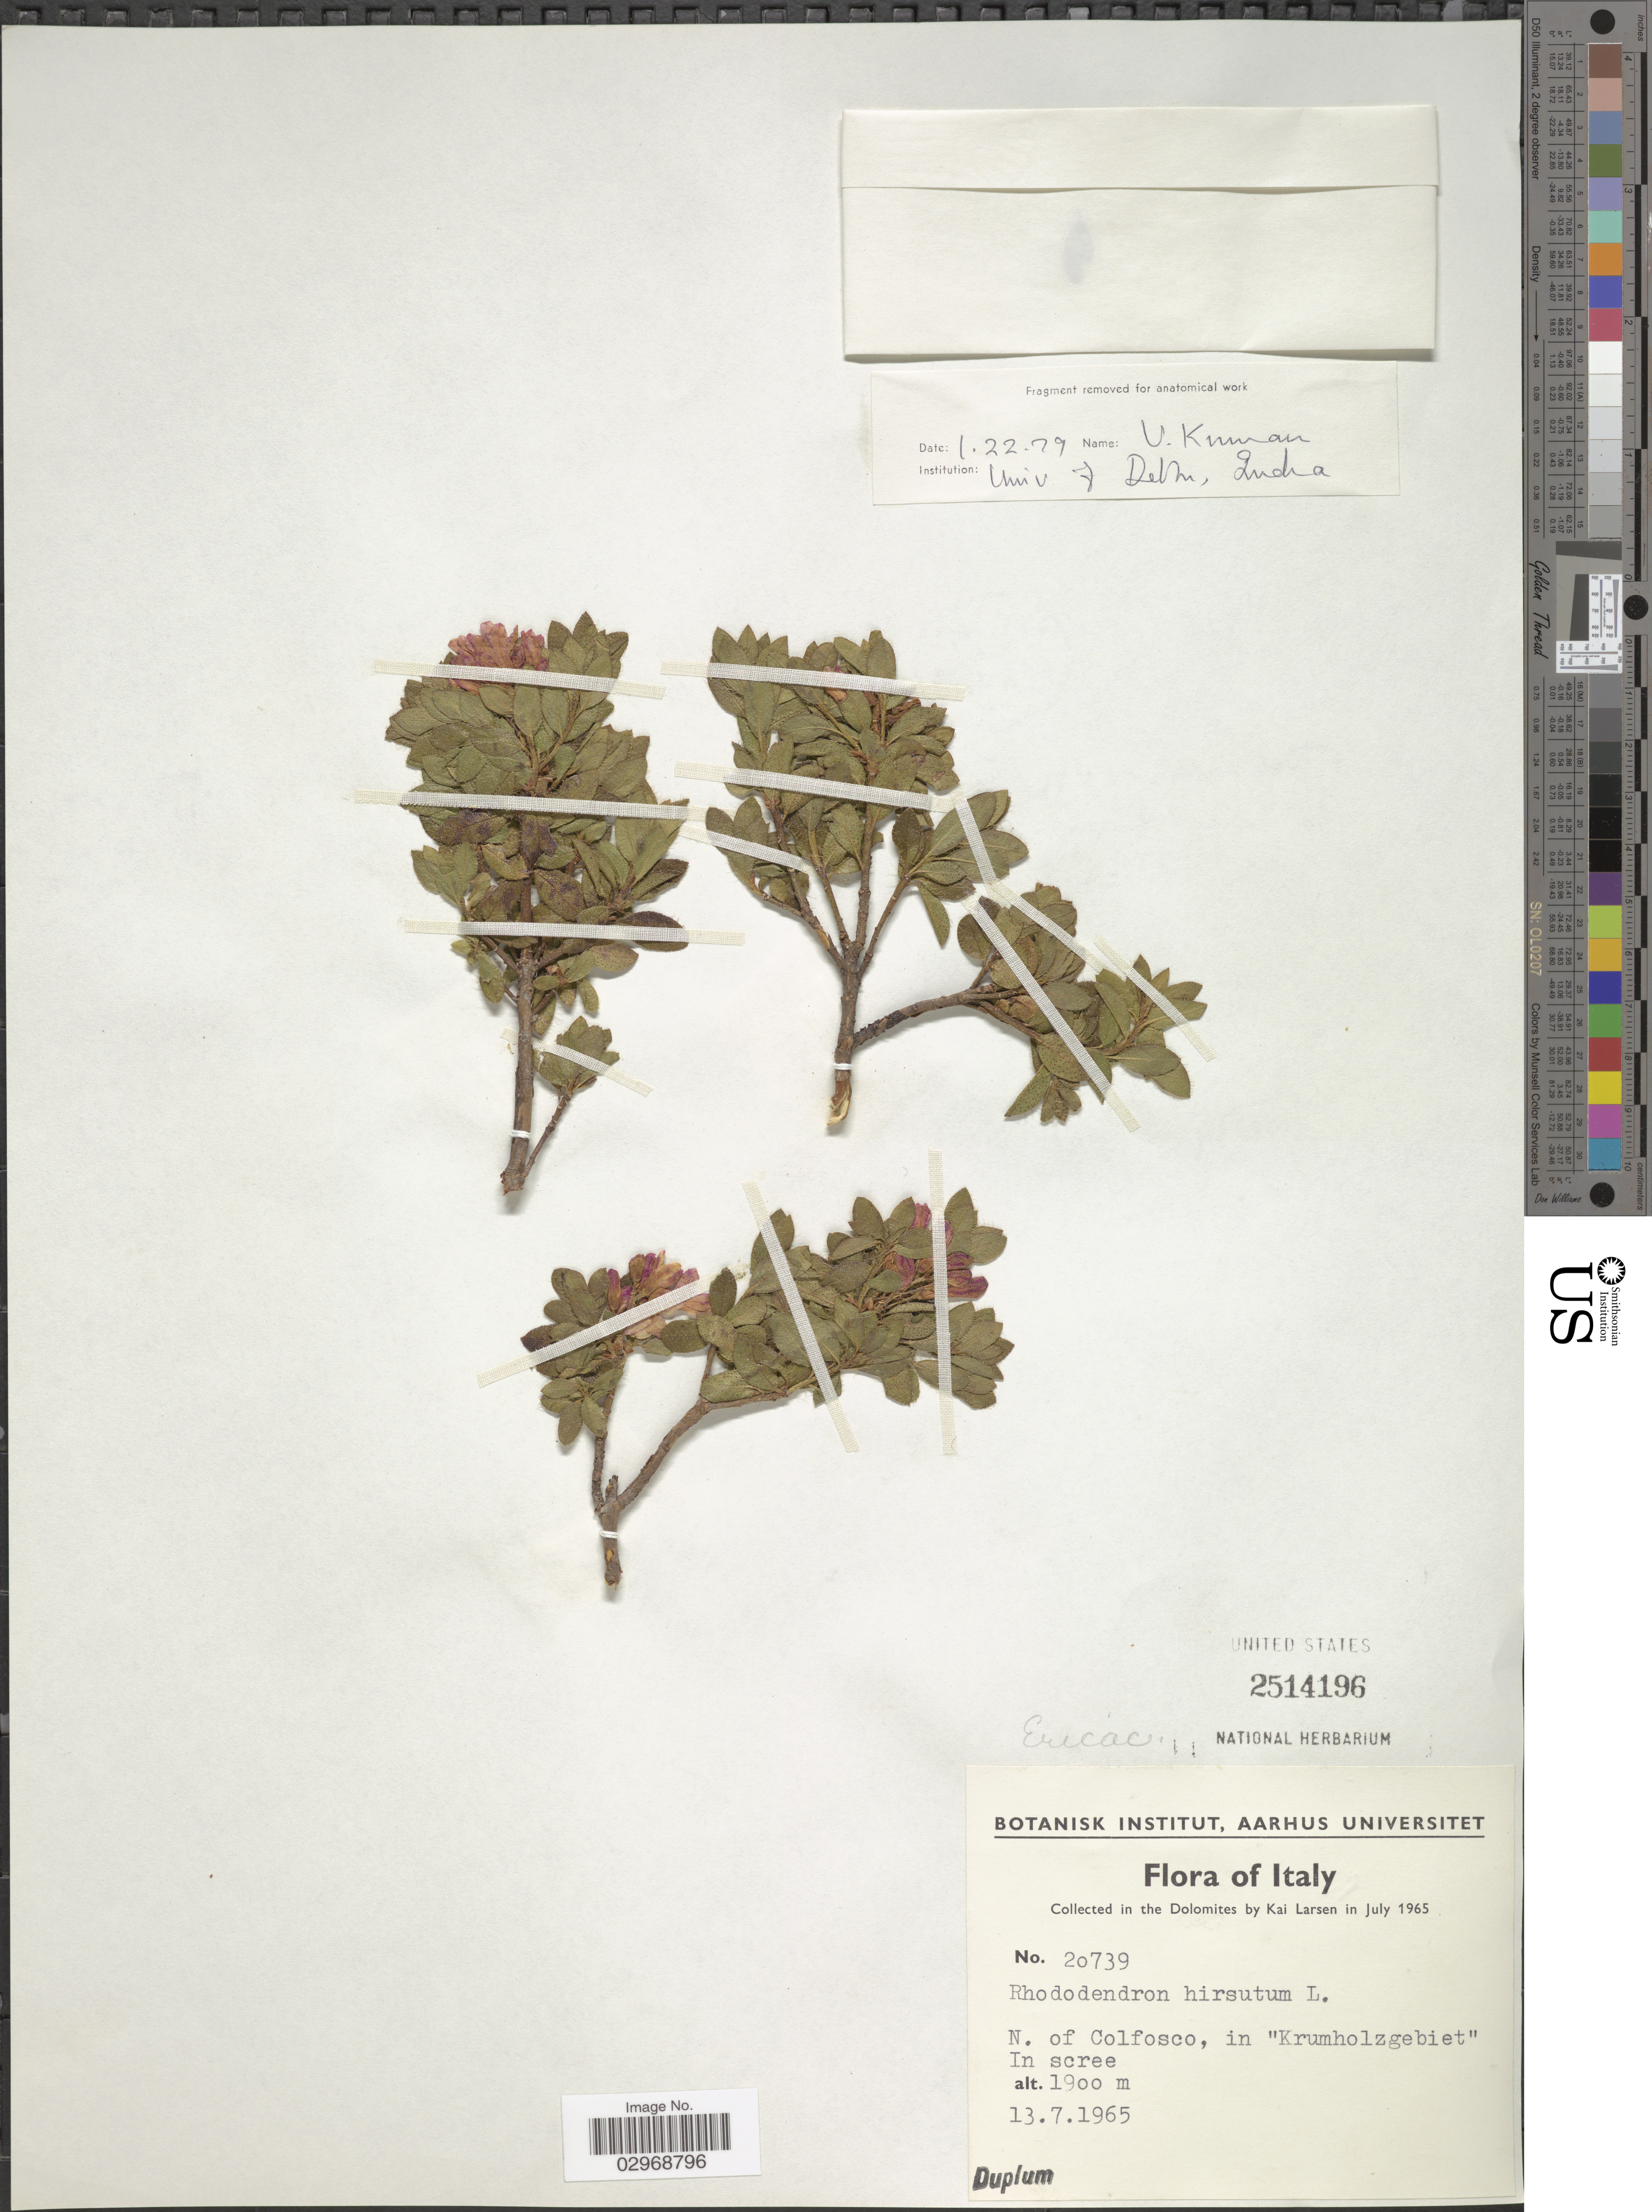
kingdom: Plantae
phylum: Tracheophyta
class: Magnoliopsida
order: Ericales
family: Ericaceae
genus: Rhododendron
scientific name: Rhododendron hirsutum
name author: L.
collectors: K. Larsen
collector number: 20739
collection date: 1965-07-13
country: Italy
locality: Dolomites, N. of Colfosco, in "Krumholzgebiet".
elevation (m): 1900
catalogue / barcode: US 2514196